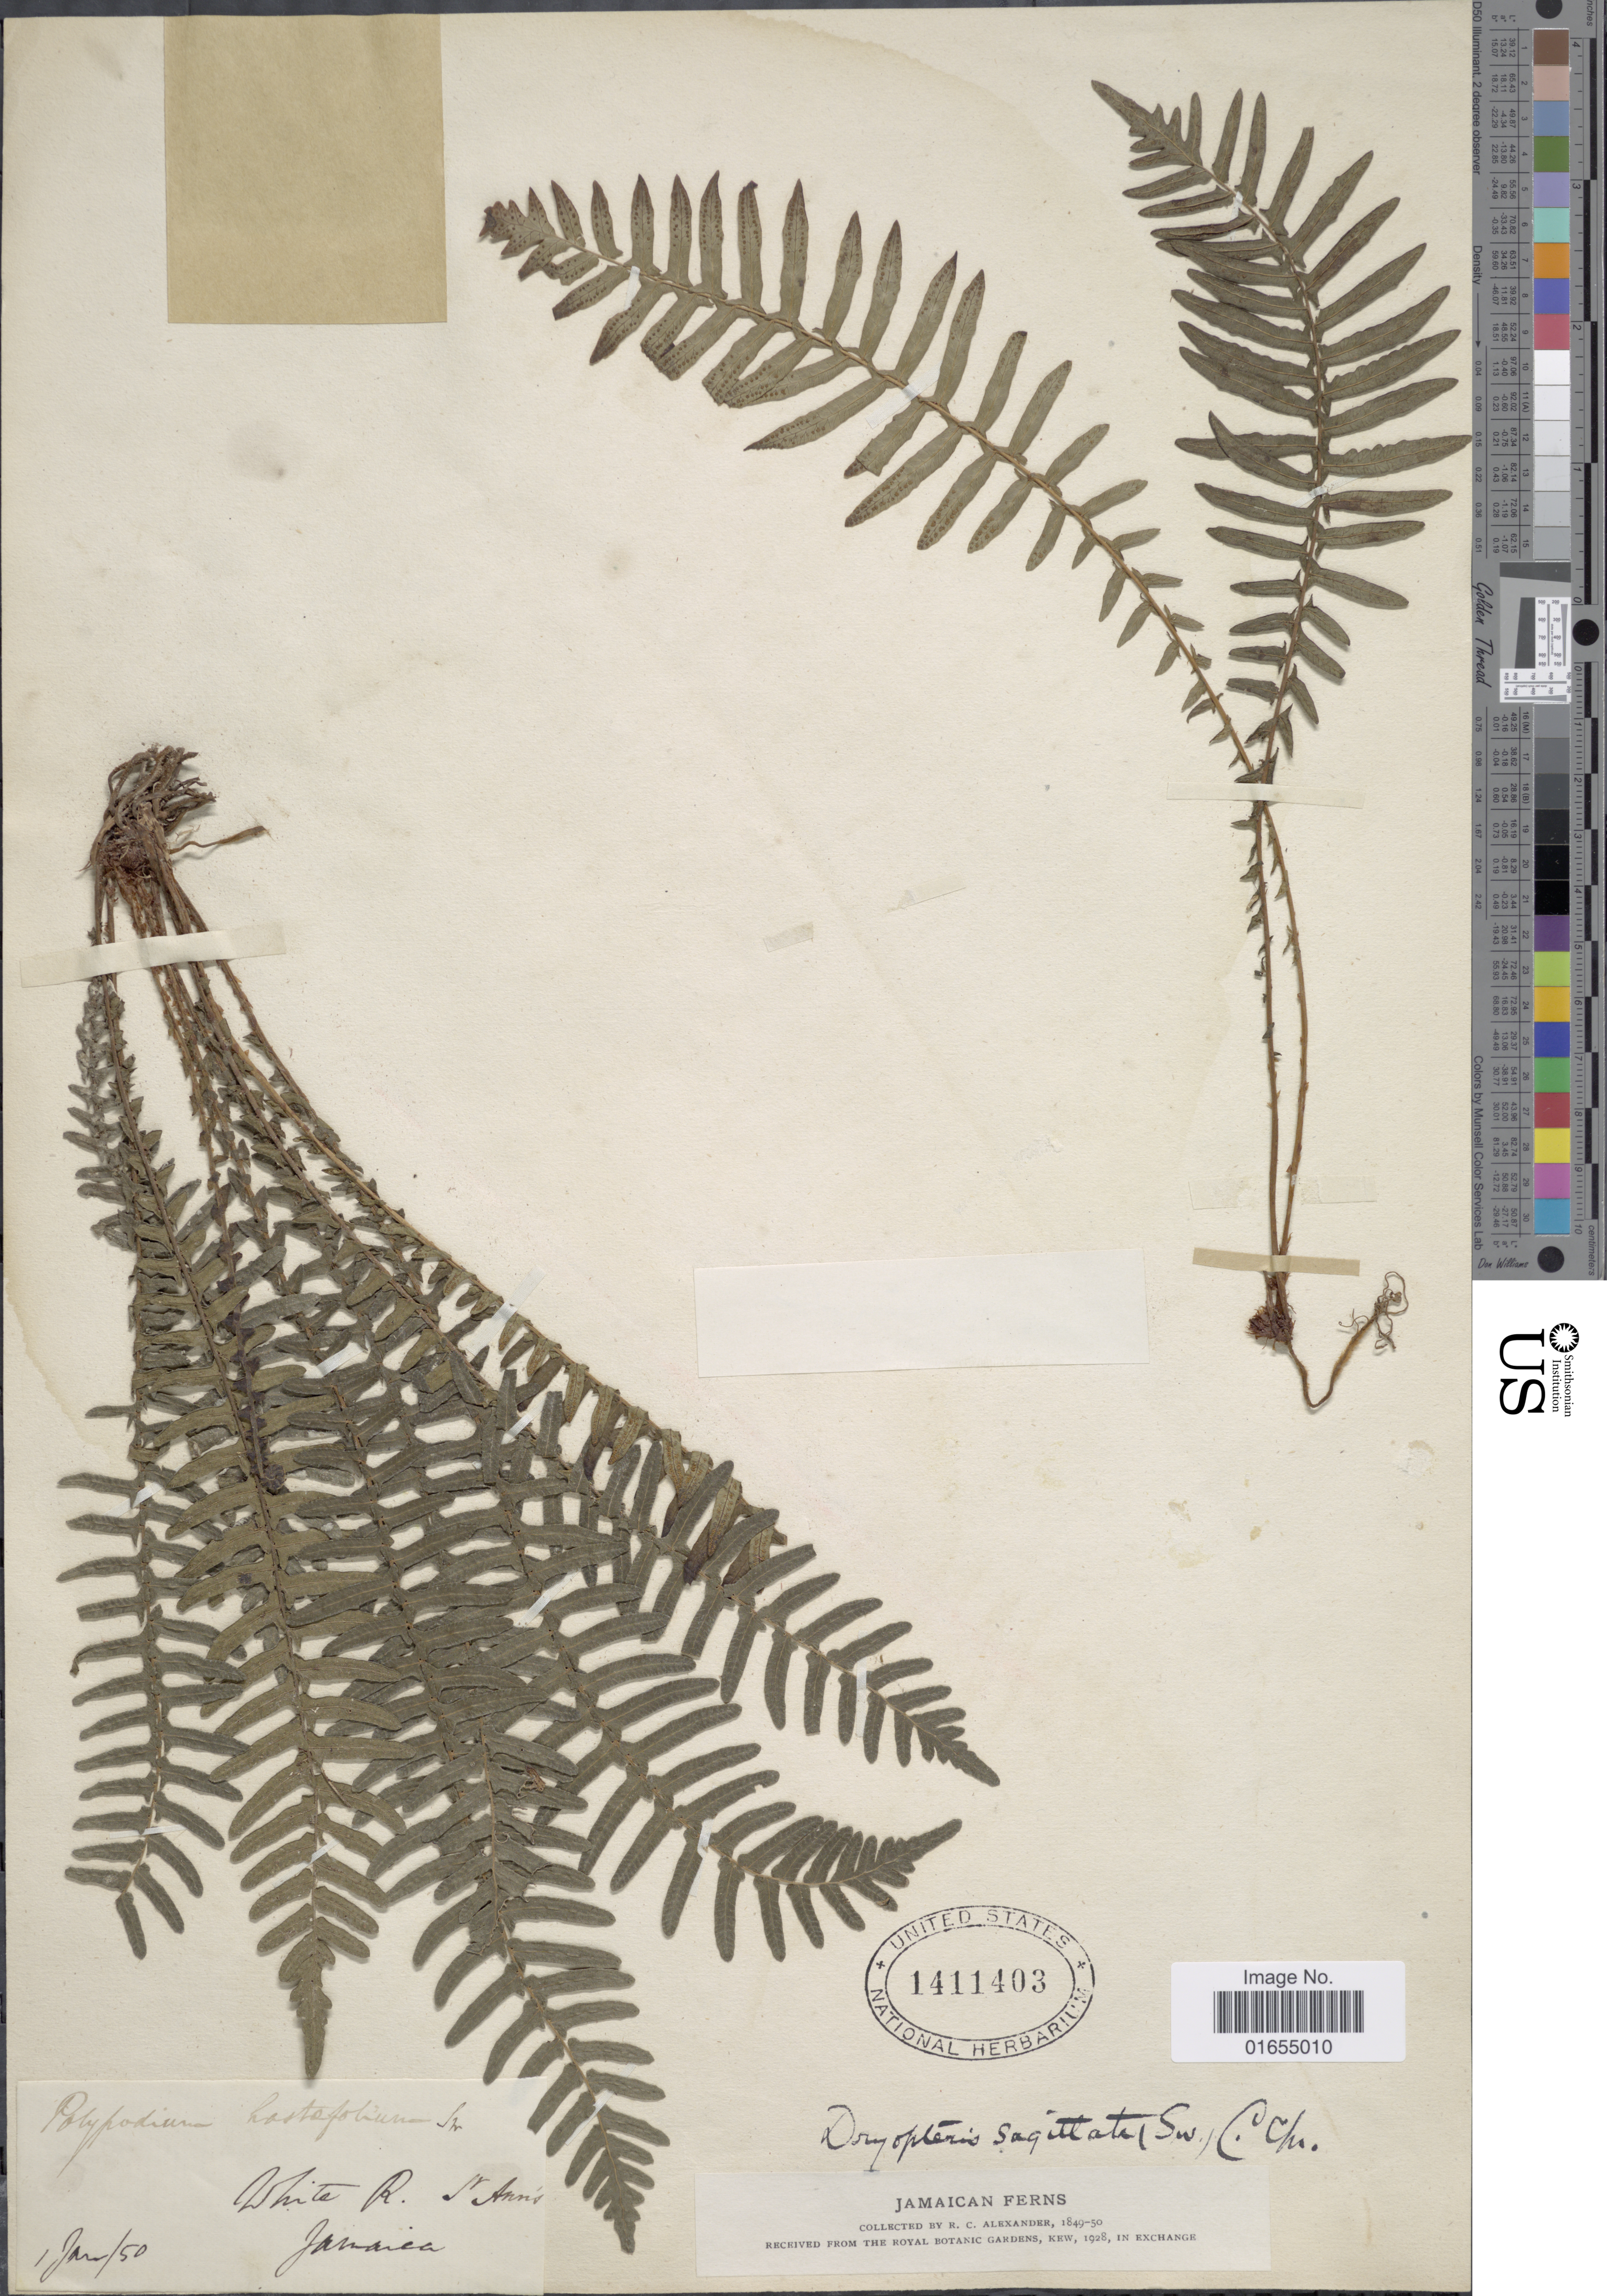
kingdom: Plantae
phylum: Tracheophyta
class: Polypodiopsida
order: Polypodiales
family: Thelypteridaceae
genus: Goniopteris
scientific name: Goniopteris sagittata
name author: (Sw.) Pic. Serm.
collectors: R. C. Alexander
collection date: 1849/1850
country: Jamaica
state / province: Saint Ann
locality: White R.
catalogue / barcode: US 1411403